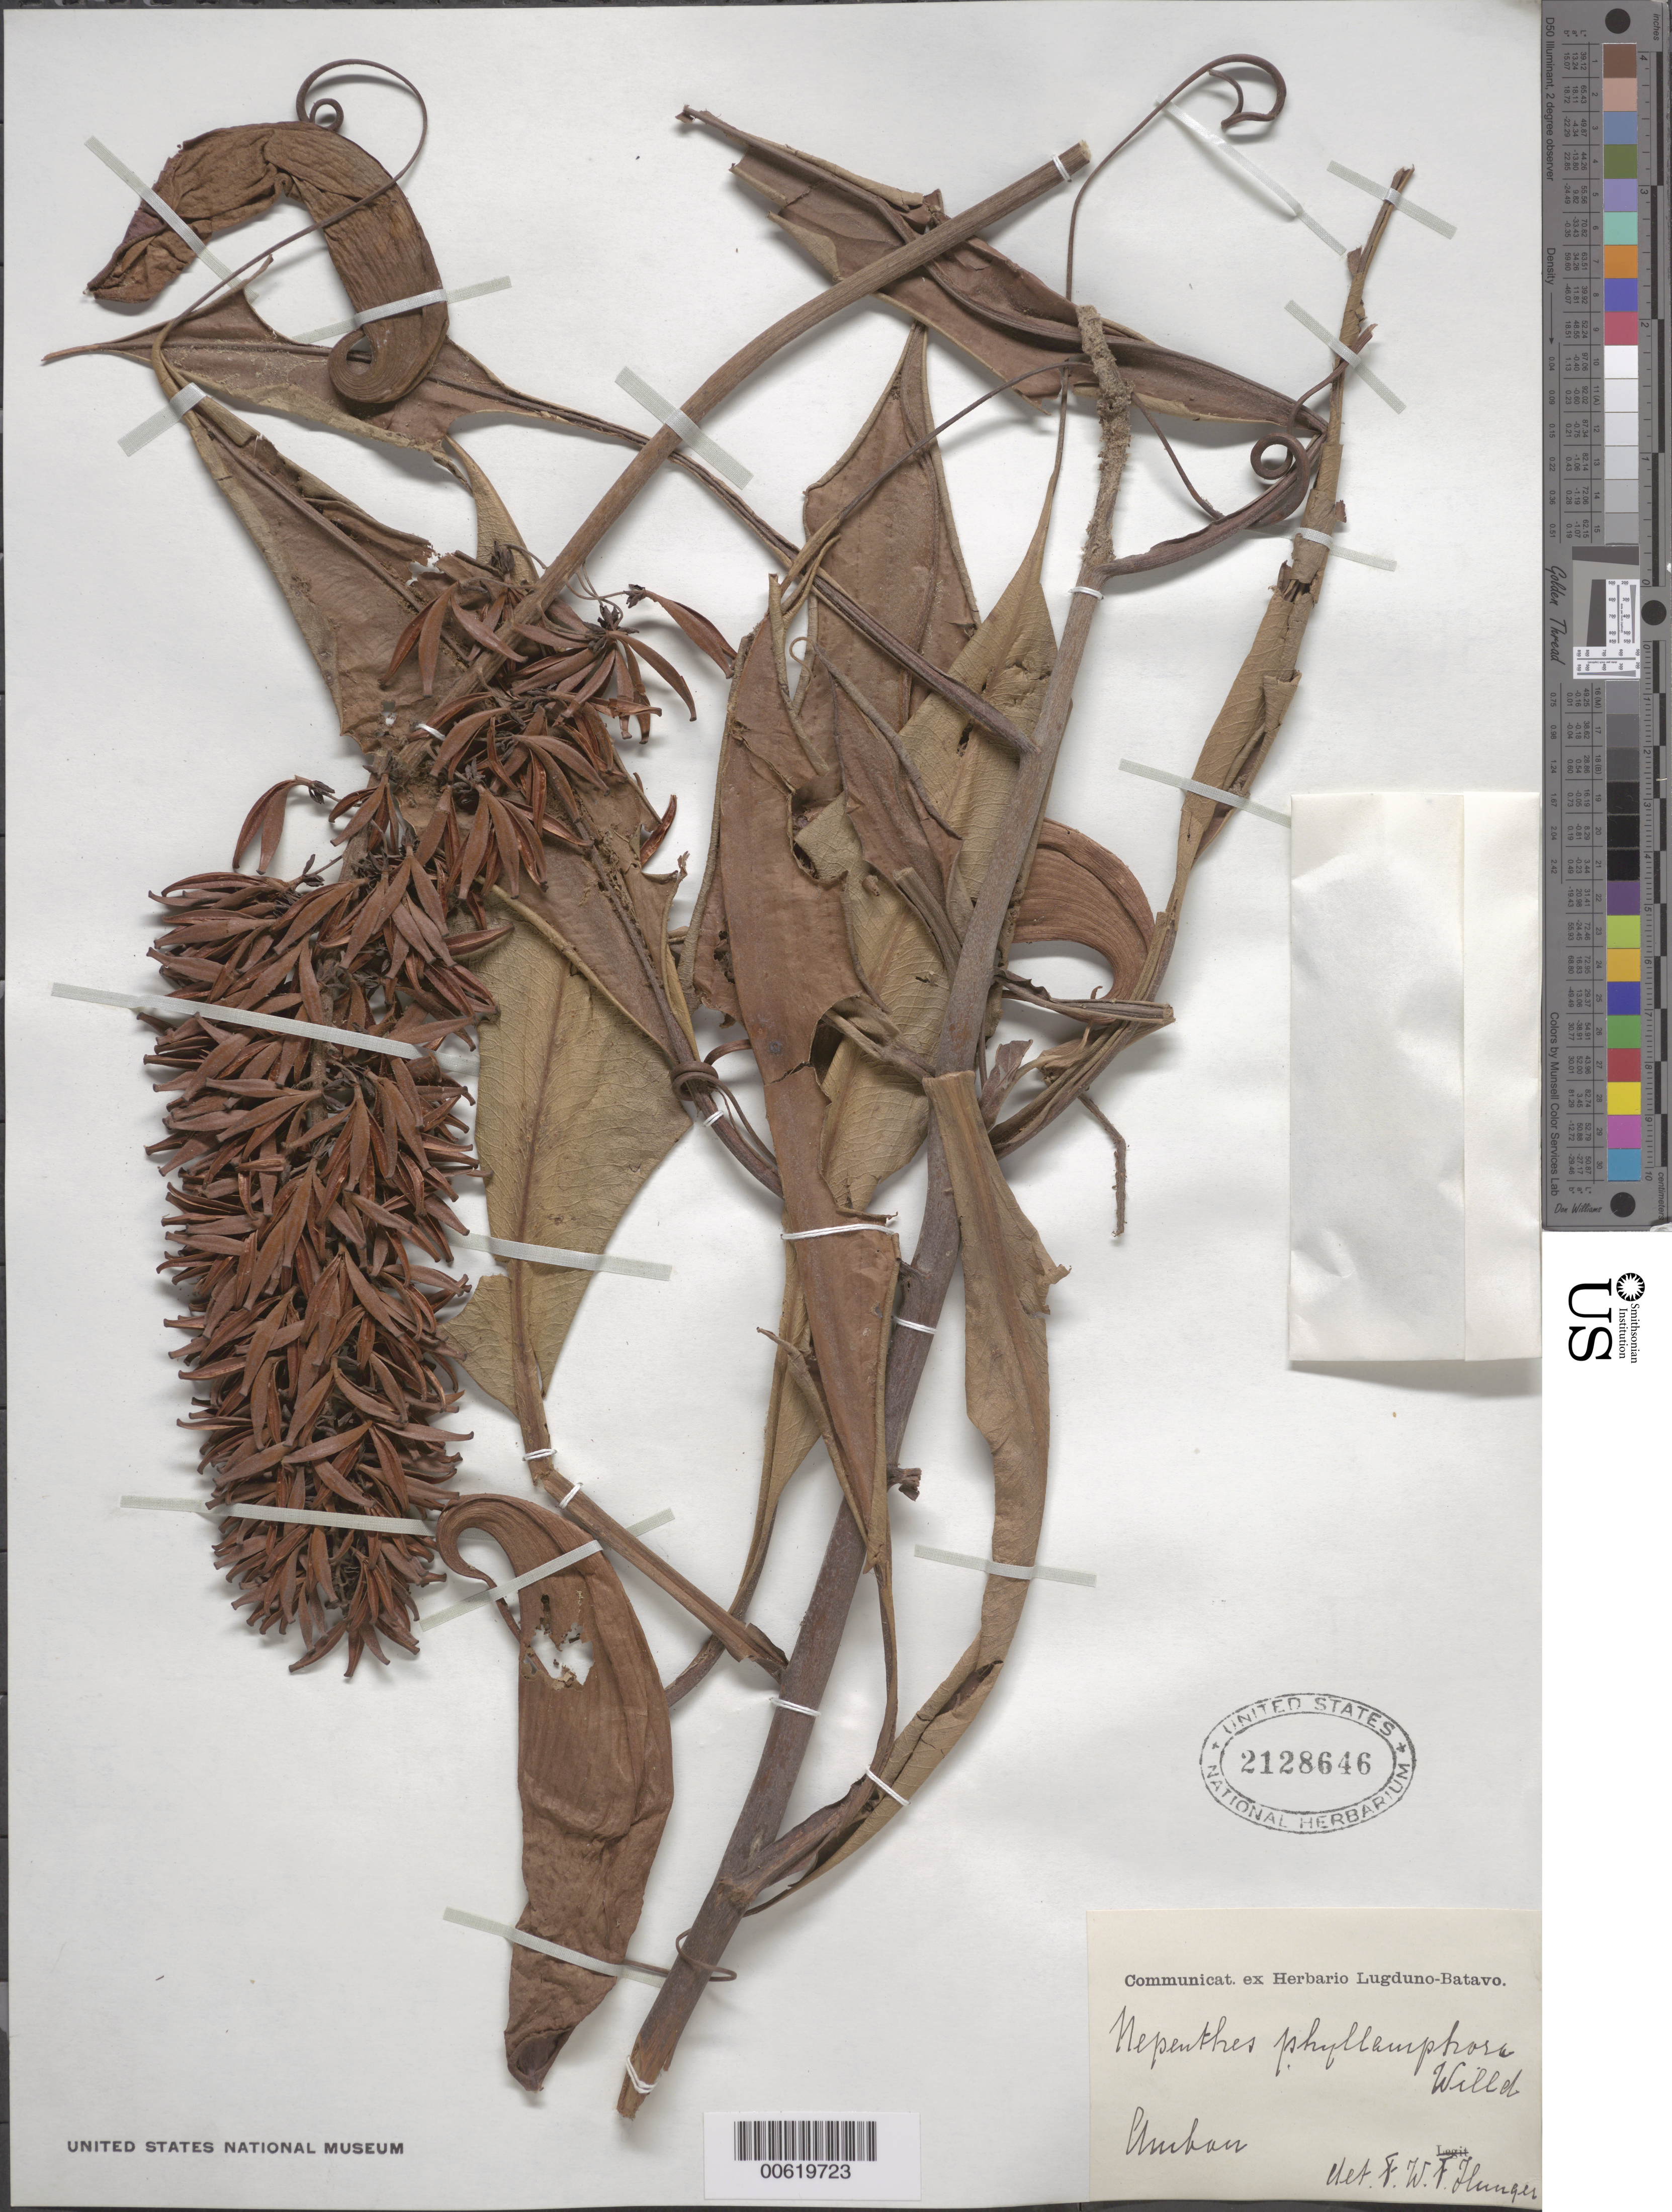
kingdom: Plantae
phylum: Tracheophyta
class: Magnoliopsida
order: Caryophyllales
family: Nepenthaceae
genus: Nepenthes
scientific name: Nepenthes mirabilis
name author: (Lour.) Druce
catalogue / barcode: US 2128646